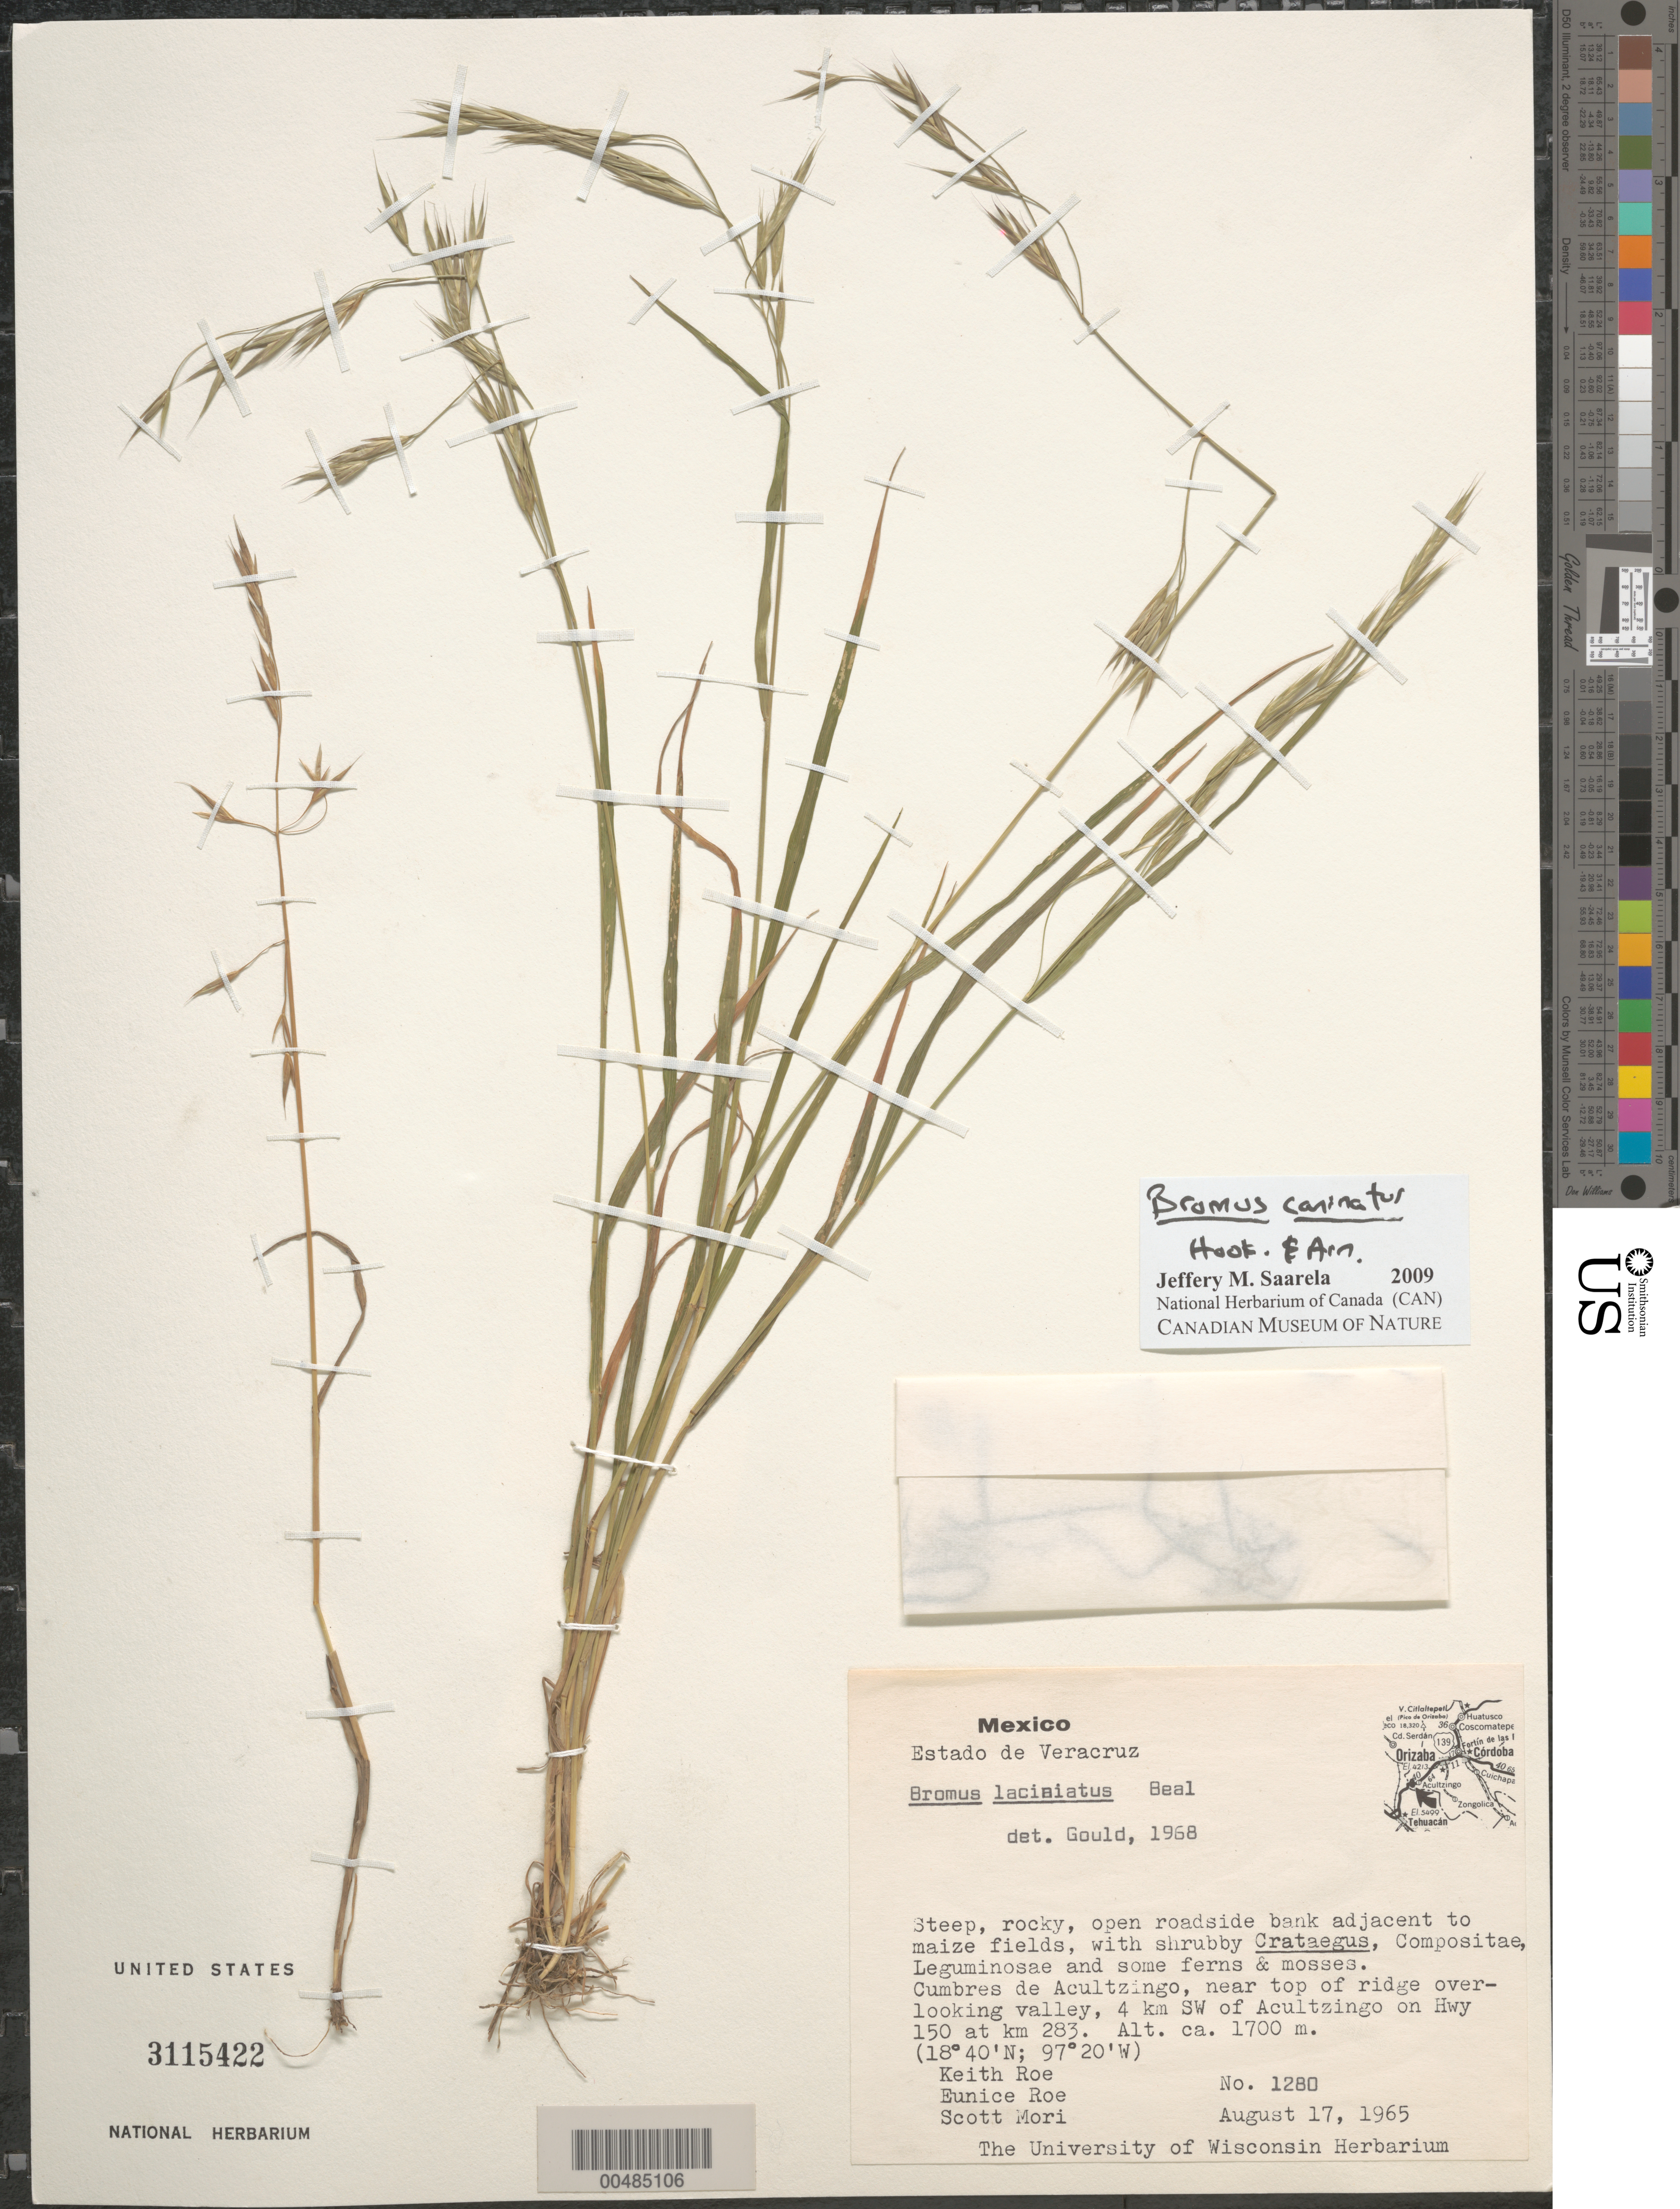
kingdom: Plantae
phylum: Tracheophyta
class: Liliopsida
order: Poales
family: Poaceae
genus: Bromus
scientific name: Bromus carinatus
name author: Hook. & Arn.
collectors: K. E. Roe, E. Roe & S. Mori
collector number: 1280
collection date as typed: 17 Aug 1965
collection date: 1965-08-17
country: Mexico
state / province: Veracruz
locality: Cumbre de Acultzingo, 4 km SW of Acultzingo on Hwy 150 at km 283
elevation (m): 1700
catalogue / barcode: US 3115422